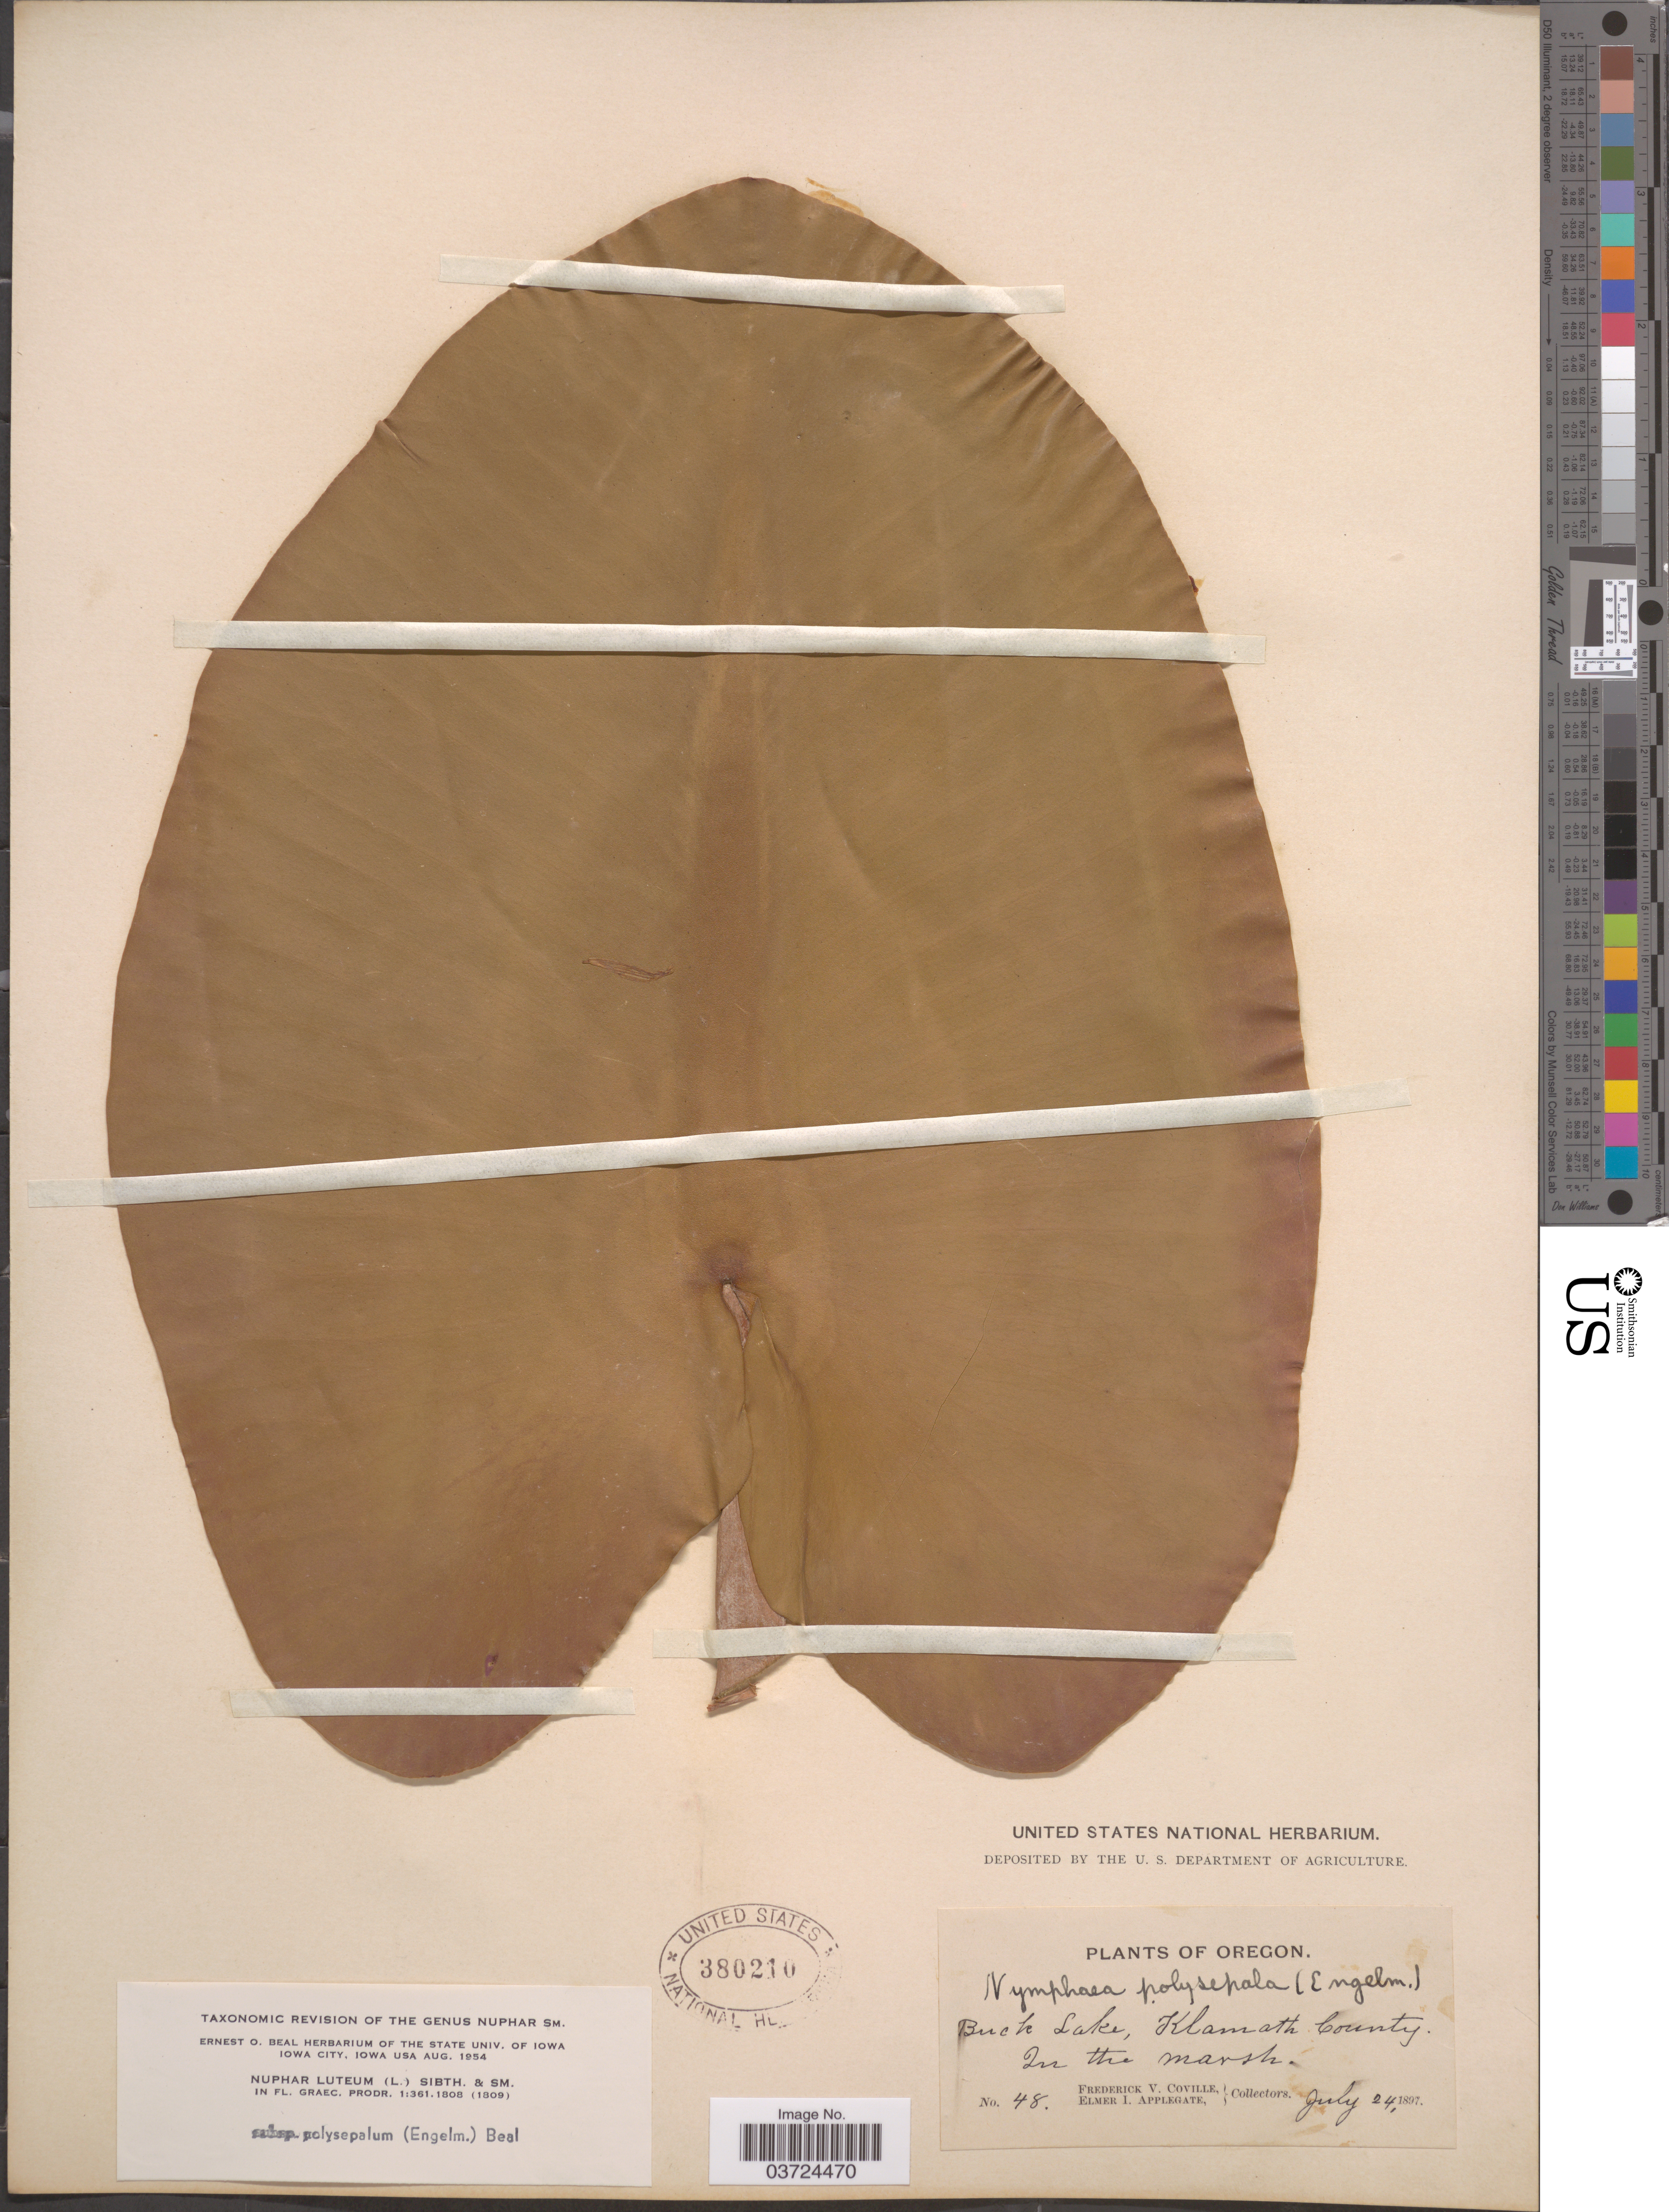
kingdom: Plantae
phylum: Tracheophyta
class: Magnoliopsida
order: Nymphaeales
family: Nymphaeaceae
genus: Nuphar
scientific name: Nuphar polysepala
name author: Englem.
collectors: F. V. Coville & E. I. Applegate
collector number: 48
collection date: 1897-07-24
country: United States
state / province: Oregon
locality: Buck Lake, Klamath County. In the marsh.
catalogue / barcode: US 380210